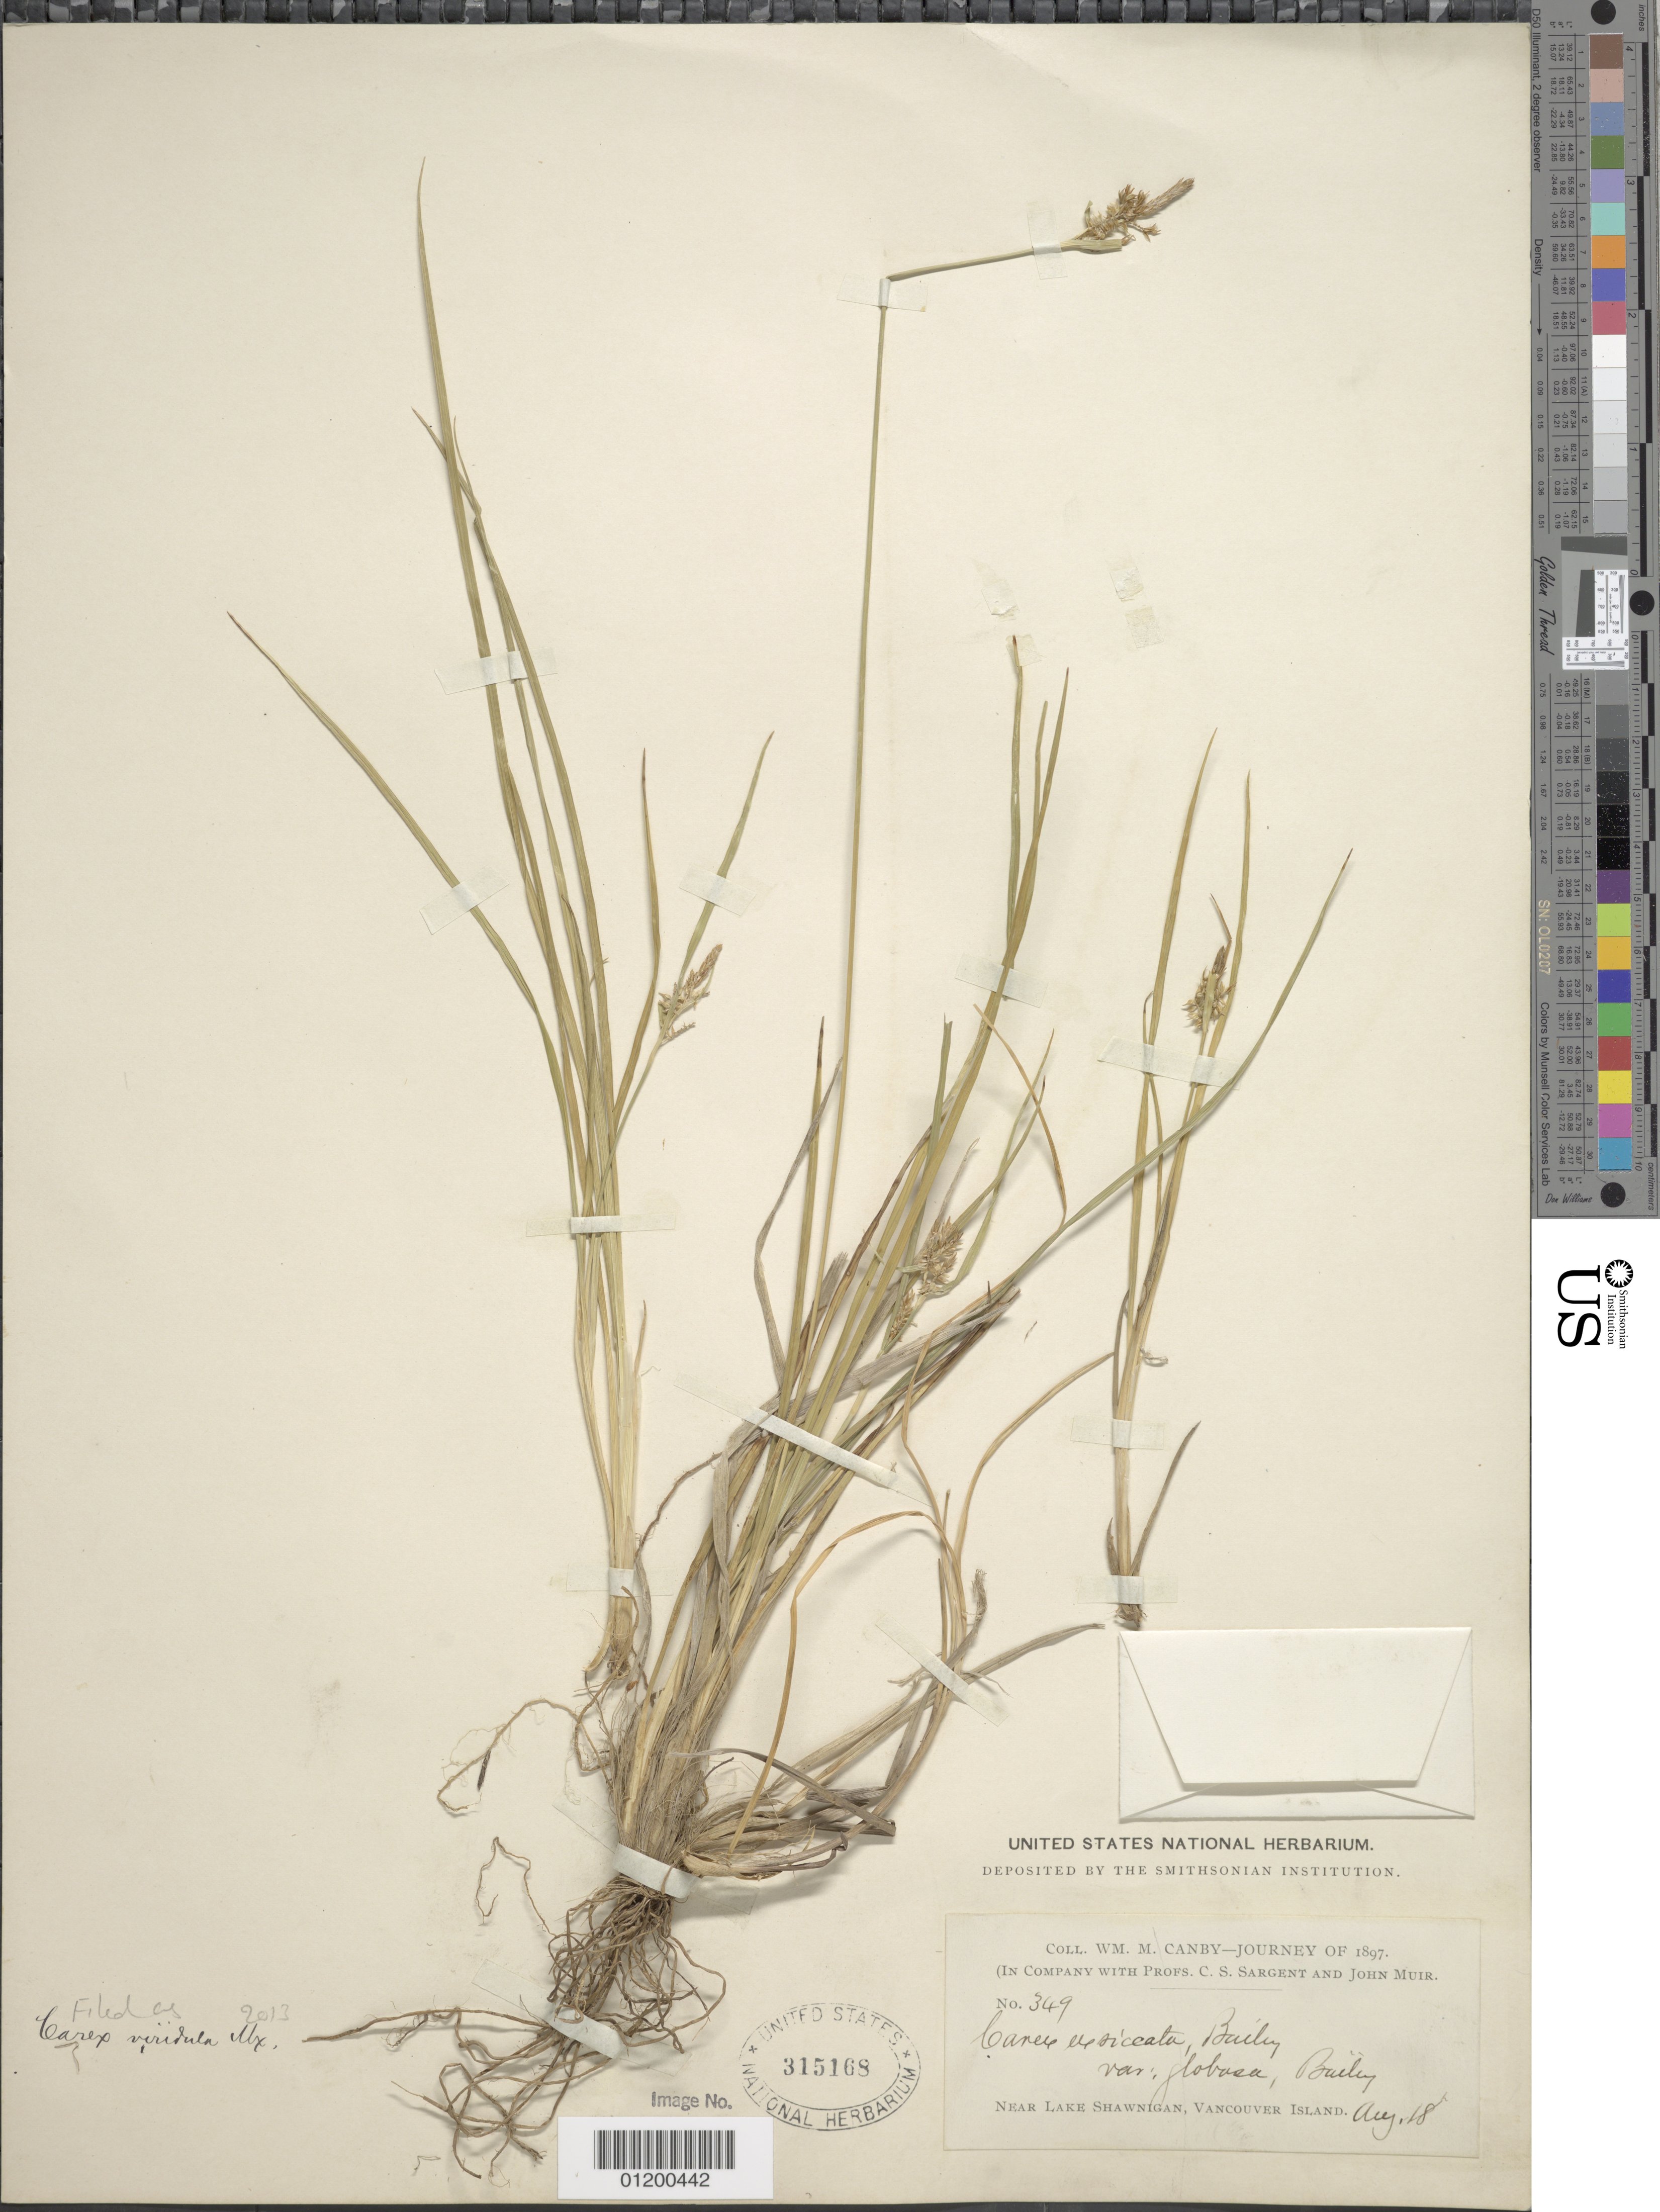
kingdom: Plantae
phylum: Tracheophyta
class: Liliopsida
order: Poales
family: Cyperaceae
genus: Carex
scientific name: Carex exsiccata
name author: L.H. Bailey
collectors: W. M. Canby, C. S. Sargent & J. Muir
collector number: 349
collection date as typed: Aug 18 1897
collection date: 1897-08-18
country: Canada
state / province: British Columbia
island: Vancouver Island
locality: Near Lake Shawnigan.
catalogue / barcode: US 315168